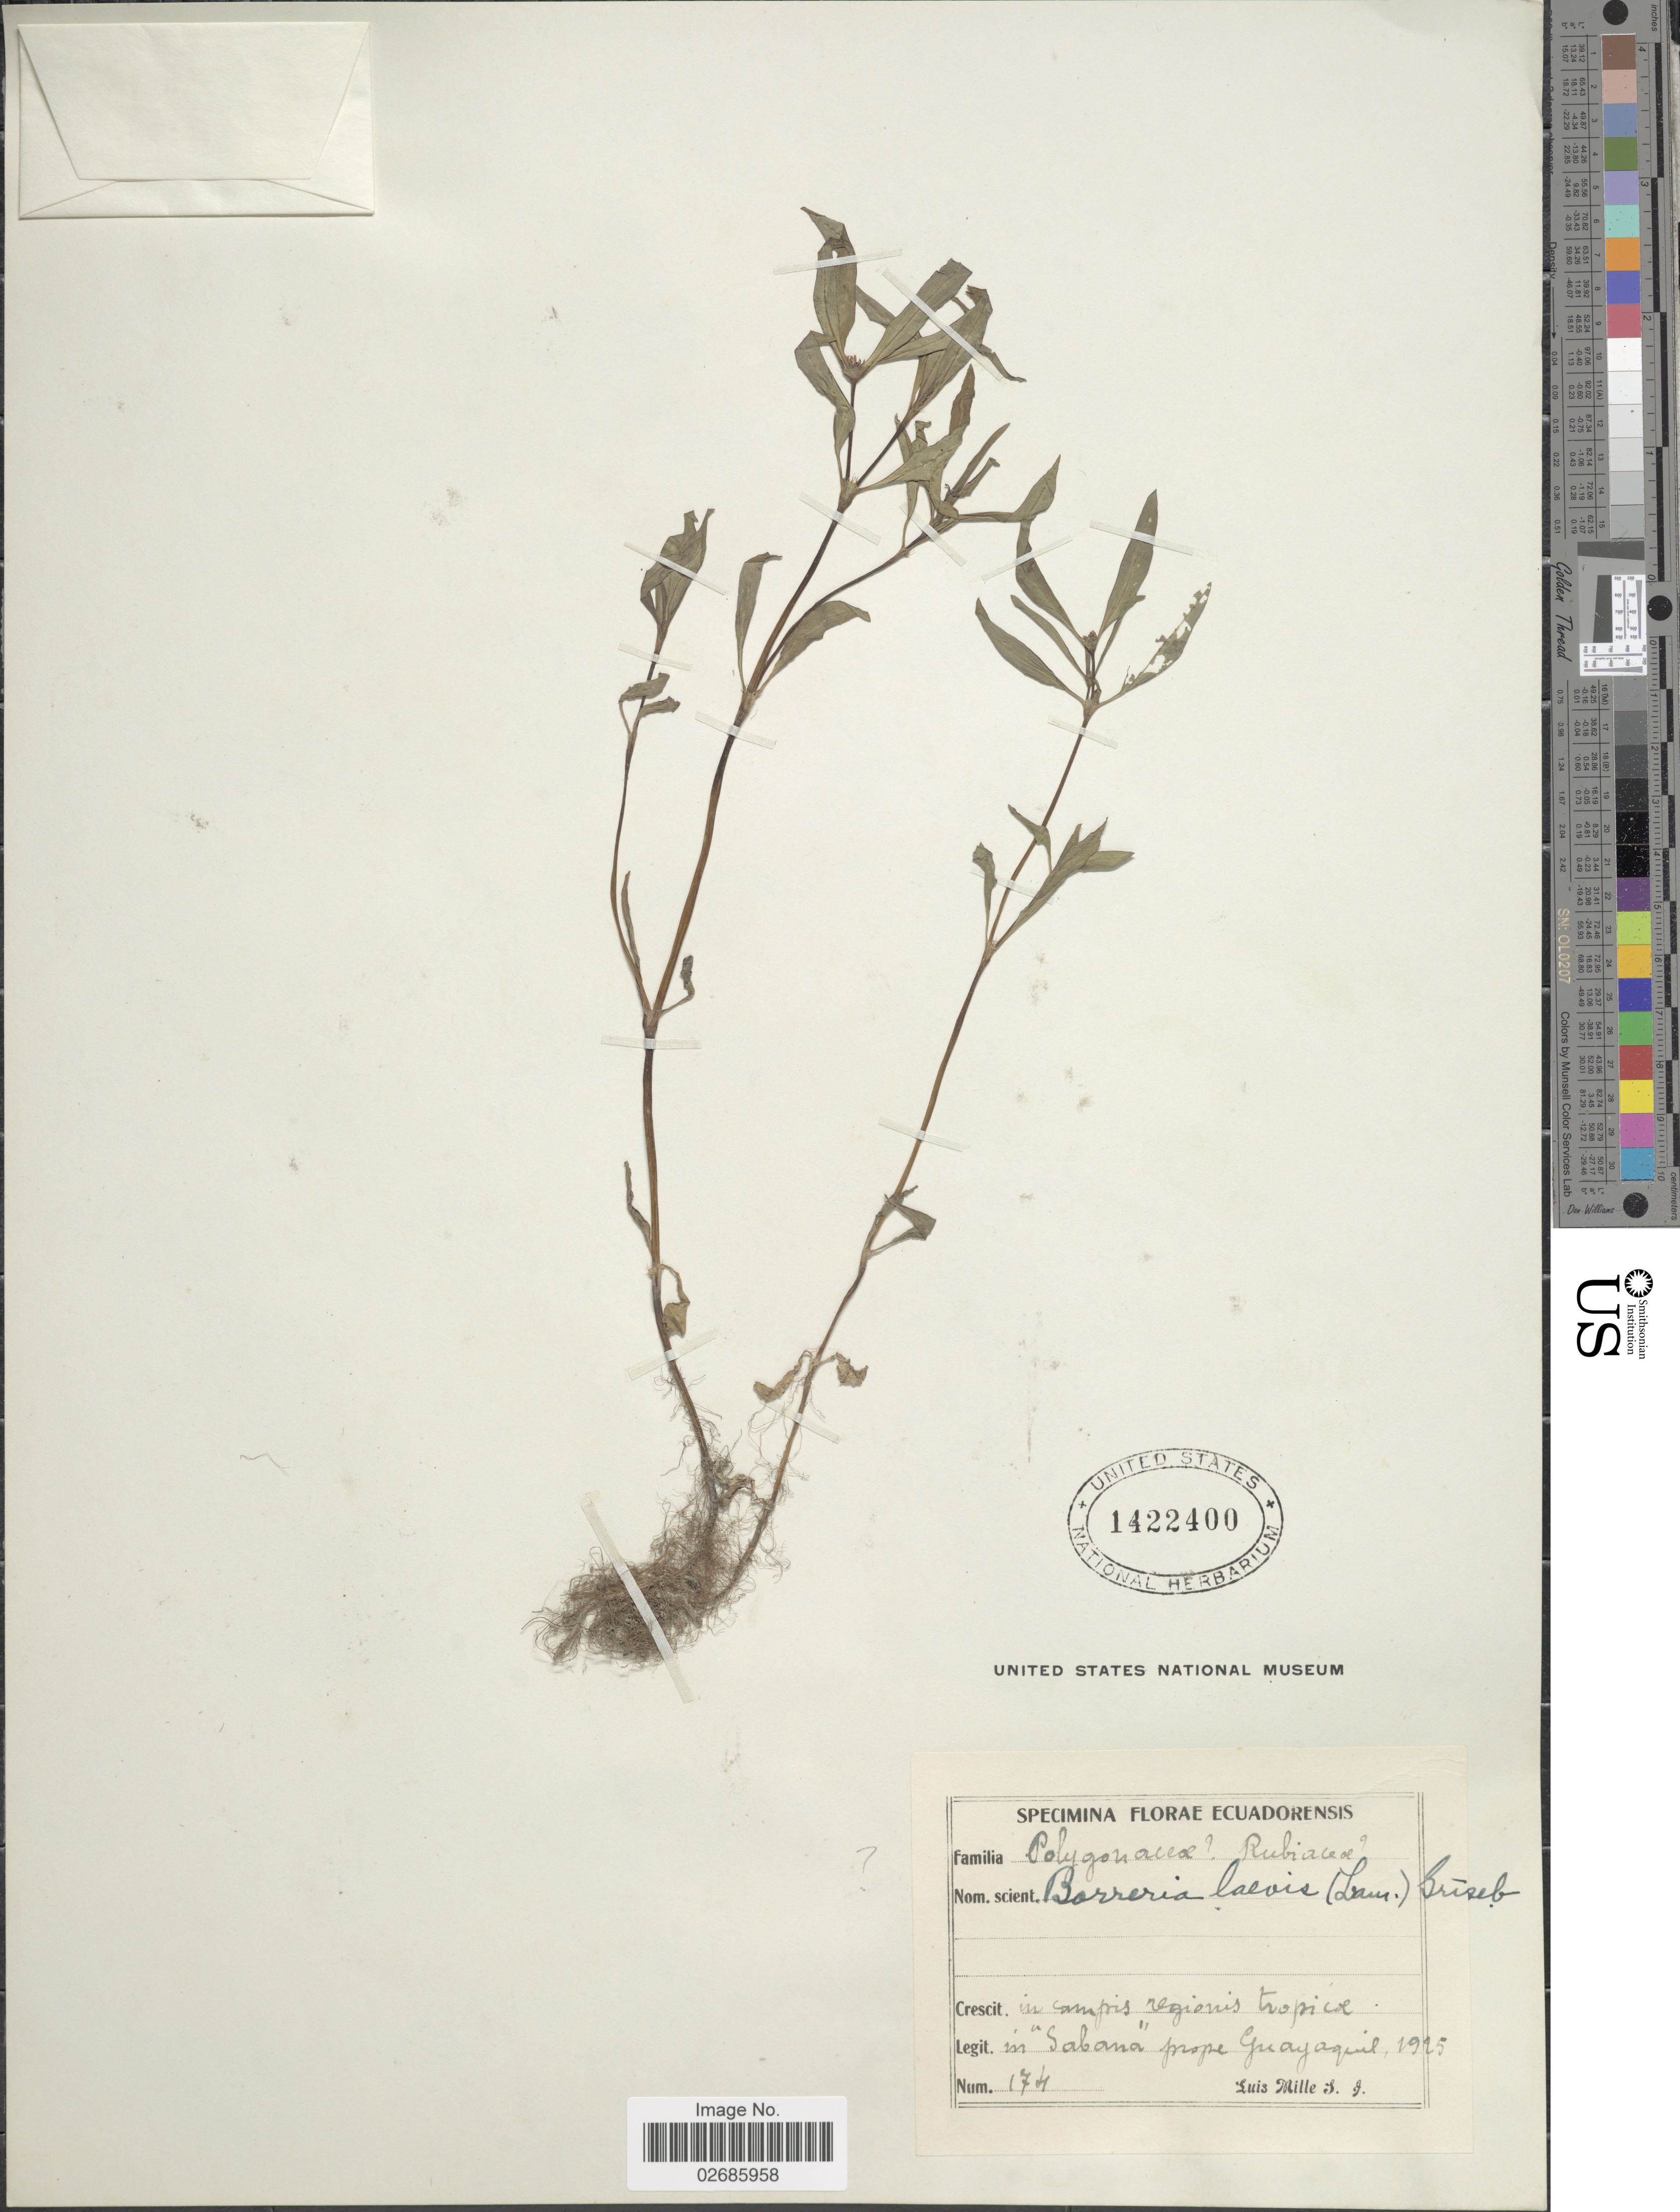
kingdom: Plantae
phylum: Tracheophyta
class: Magnoliopsida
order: Gentianales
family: Rubiaceae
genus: Borreria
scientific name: Borreria ocymoides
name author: (Burm. f.) DC.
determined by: Kirkbride, J. H., Jr.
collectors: L. Mille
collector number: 174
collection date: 1925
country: Ecuador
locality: In "Sabana"prope Guayaquil.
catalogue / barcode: US 1422400